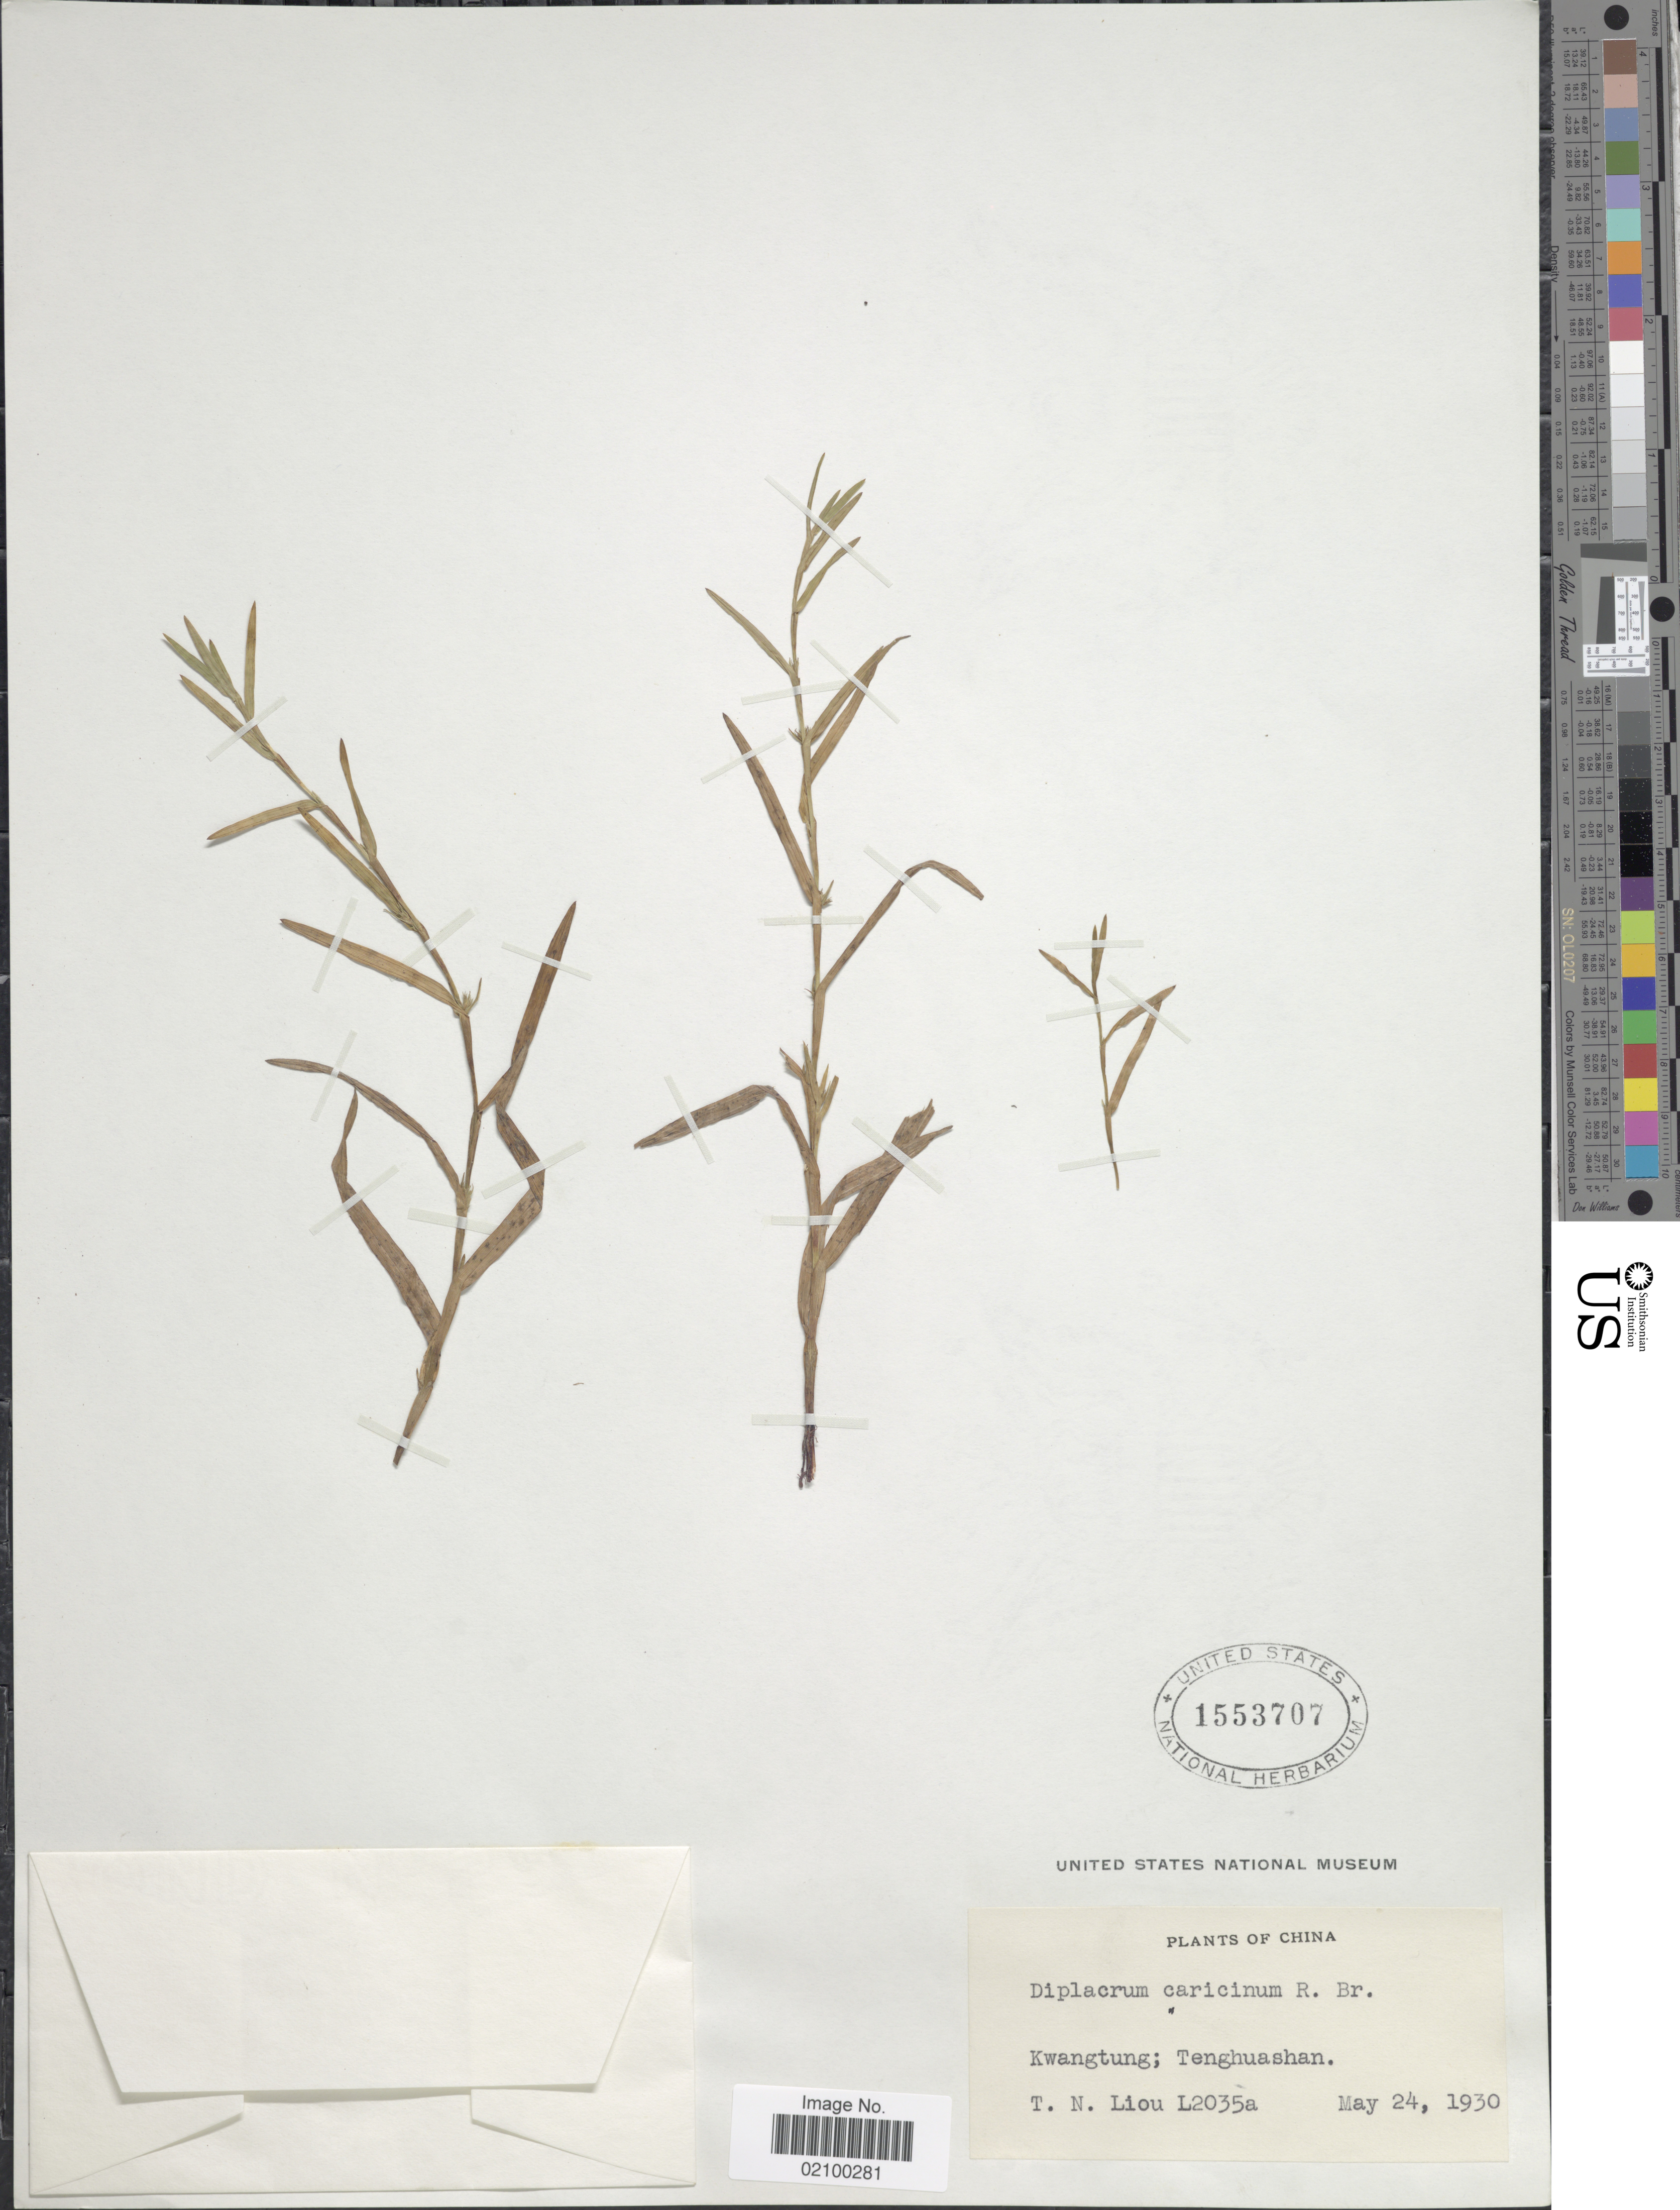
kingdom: Plantae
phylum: Tracheophyta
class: Liliopsida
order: Poales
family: Cyperaceae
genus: Diplacrum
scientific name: Diplacrum caricinum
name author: R. Br.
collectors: T. N. Liou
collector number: L2035a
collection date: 1930-05-24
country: China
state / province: Guangdong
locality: Tenghuashan, Kwangtung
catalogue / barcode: US 1553707